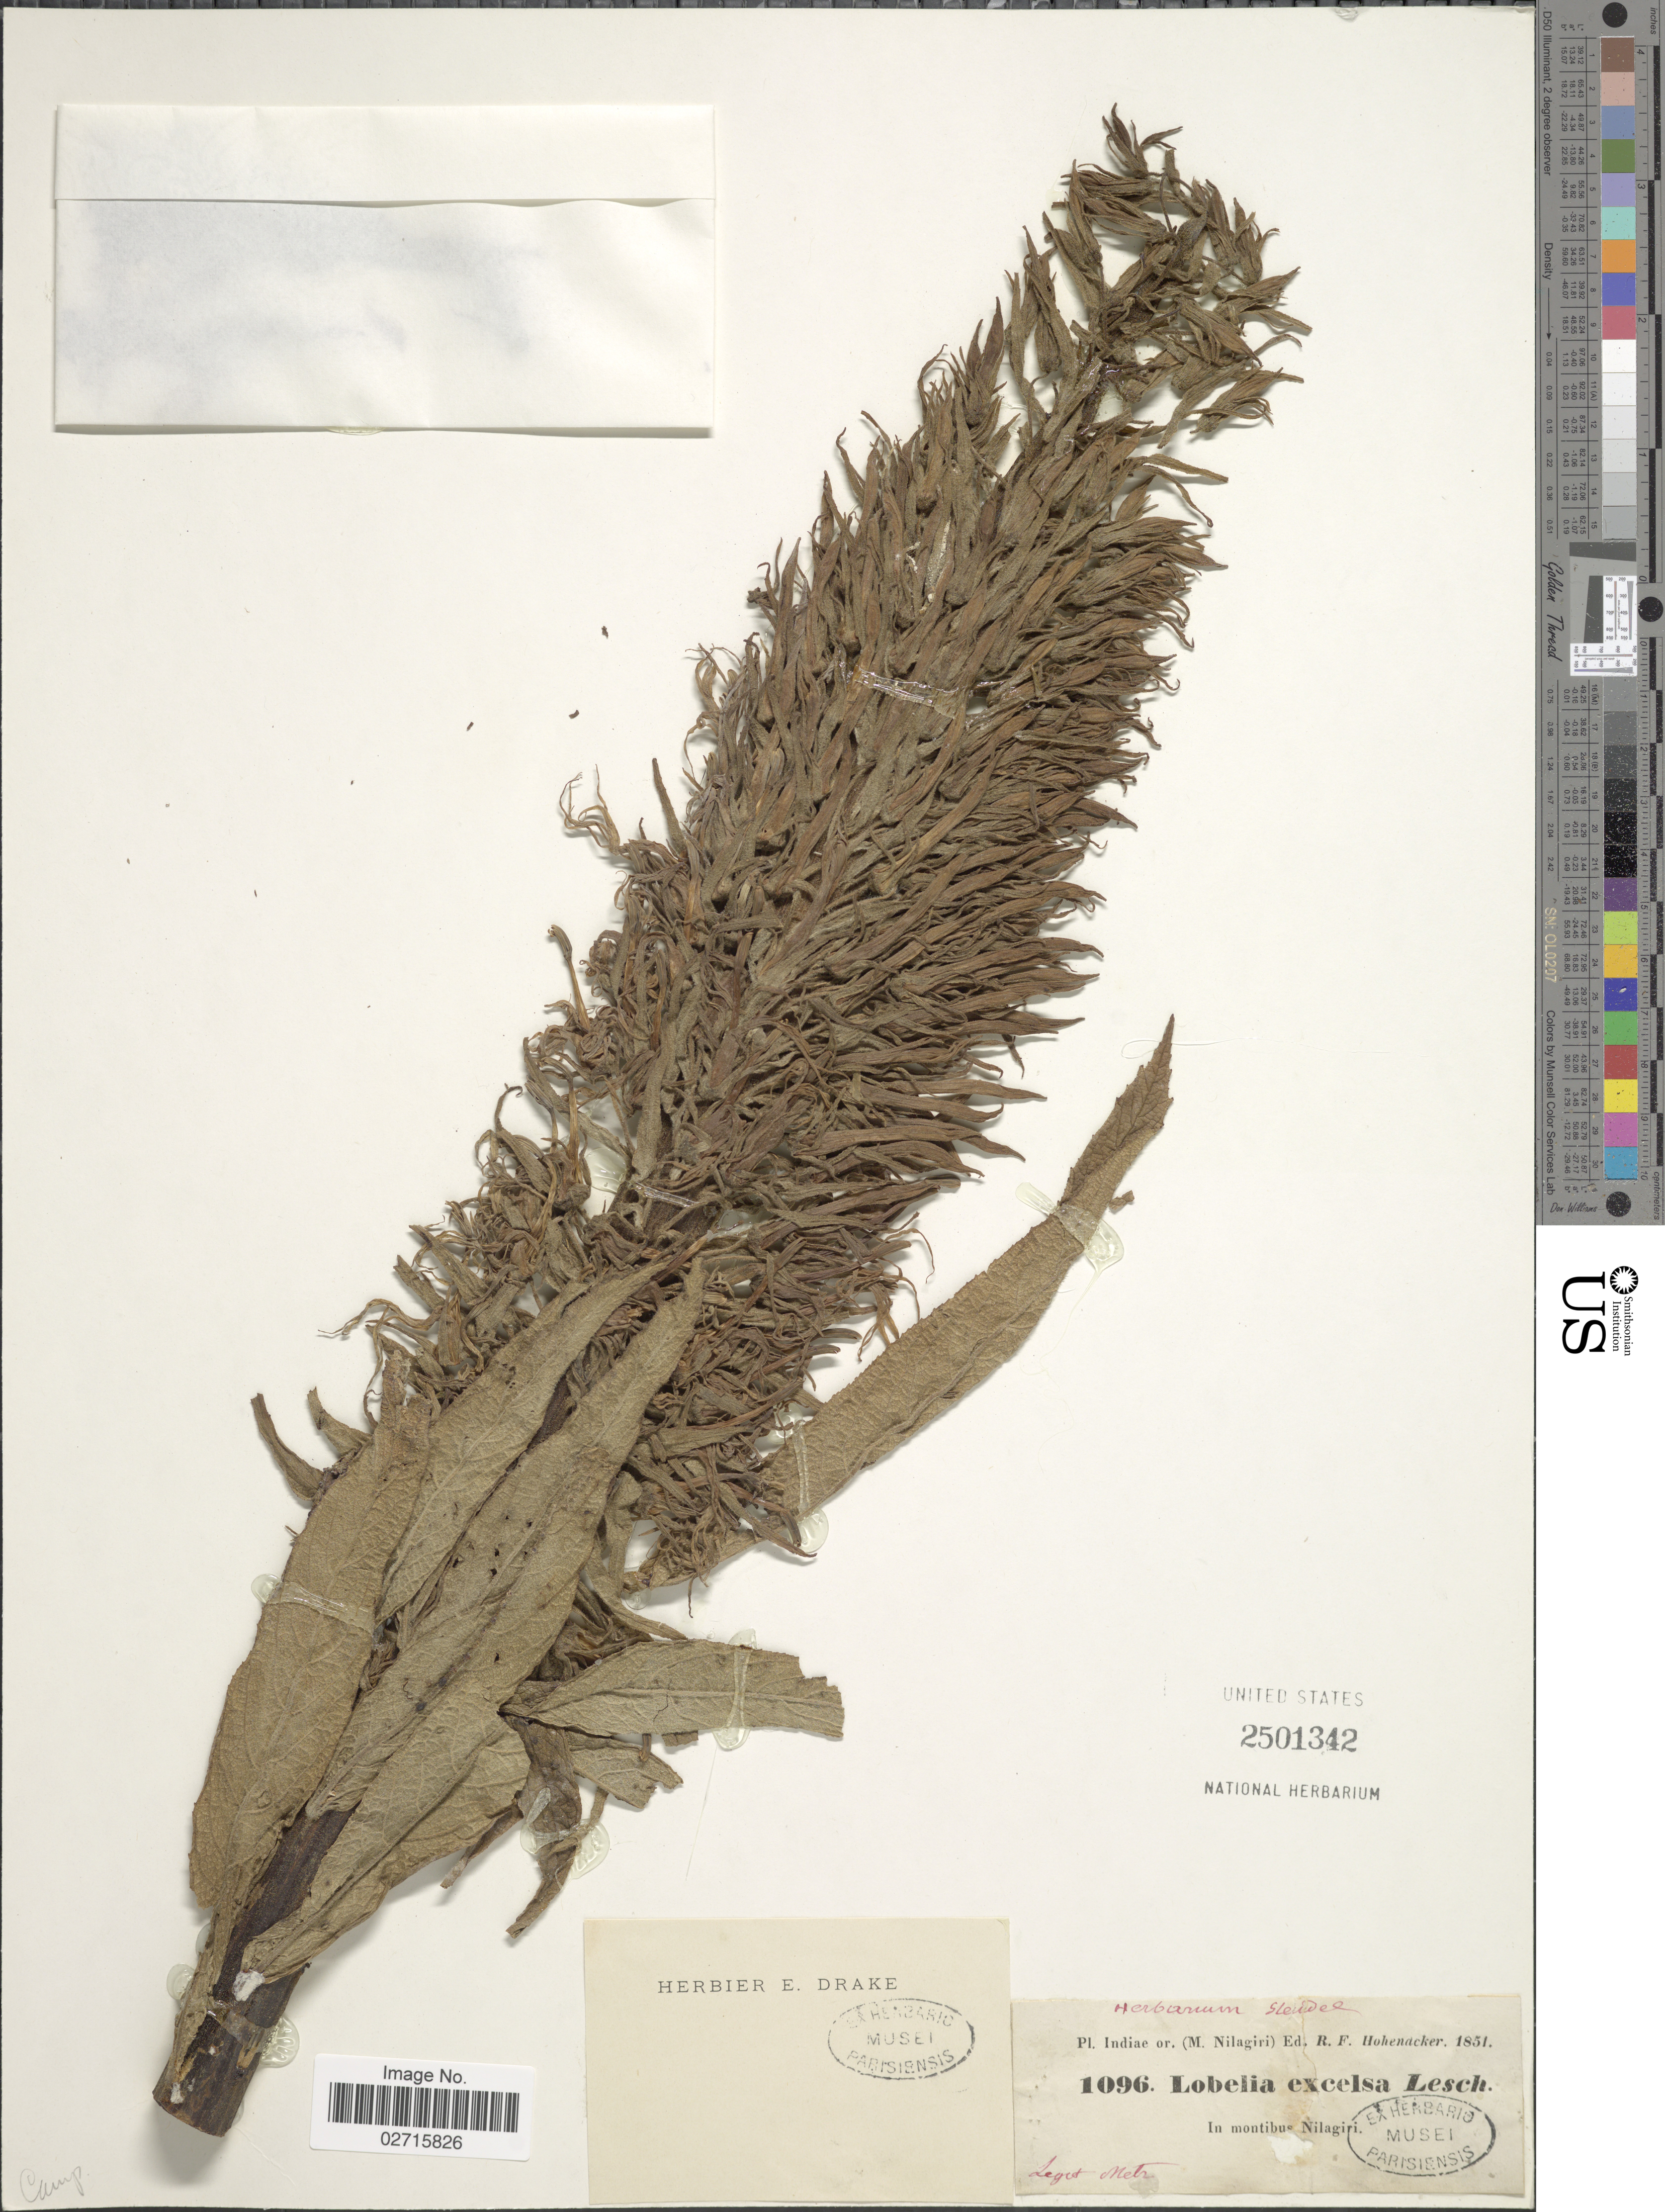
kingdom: Plantae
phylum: Tracheophyta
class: Magnoliopsida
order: Asterales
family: Campanulaceae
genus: Lobelia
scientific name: Lobelia leschenaultiana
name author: (C. Presl) Skottsb.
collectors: Mets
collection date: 1851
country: India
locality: Pl. Indiae or. (M. Nilagiri). In montibus Nilagiri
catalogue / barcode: US 2501342